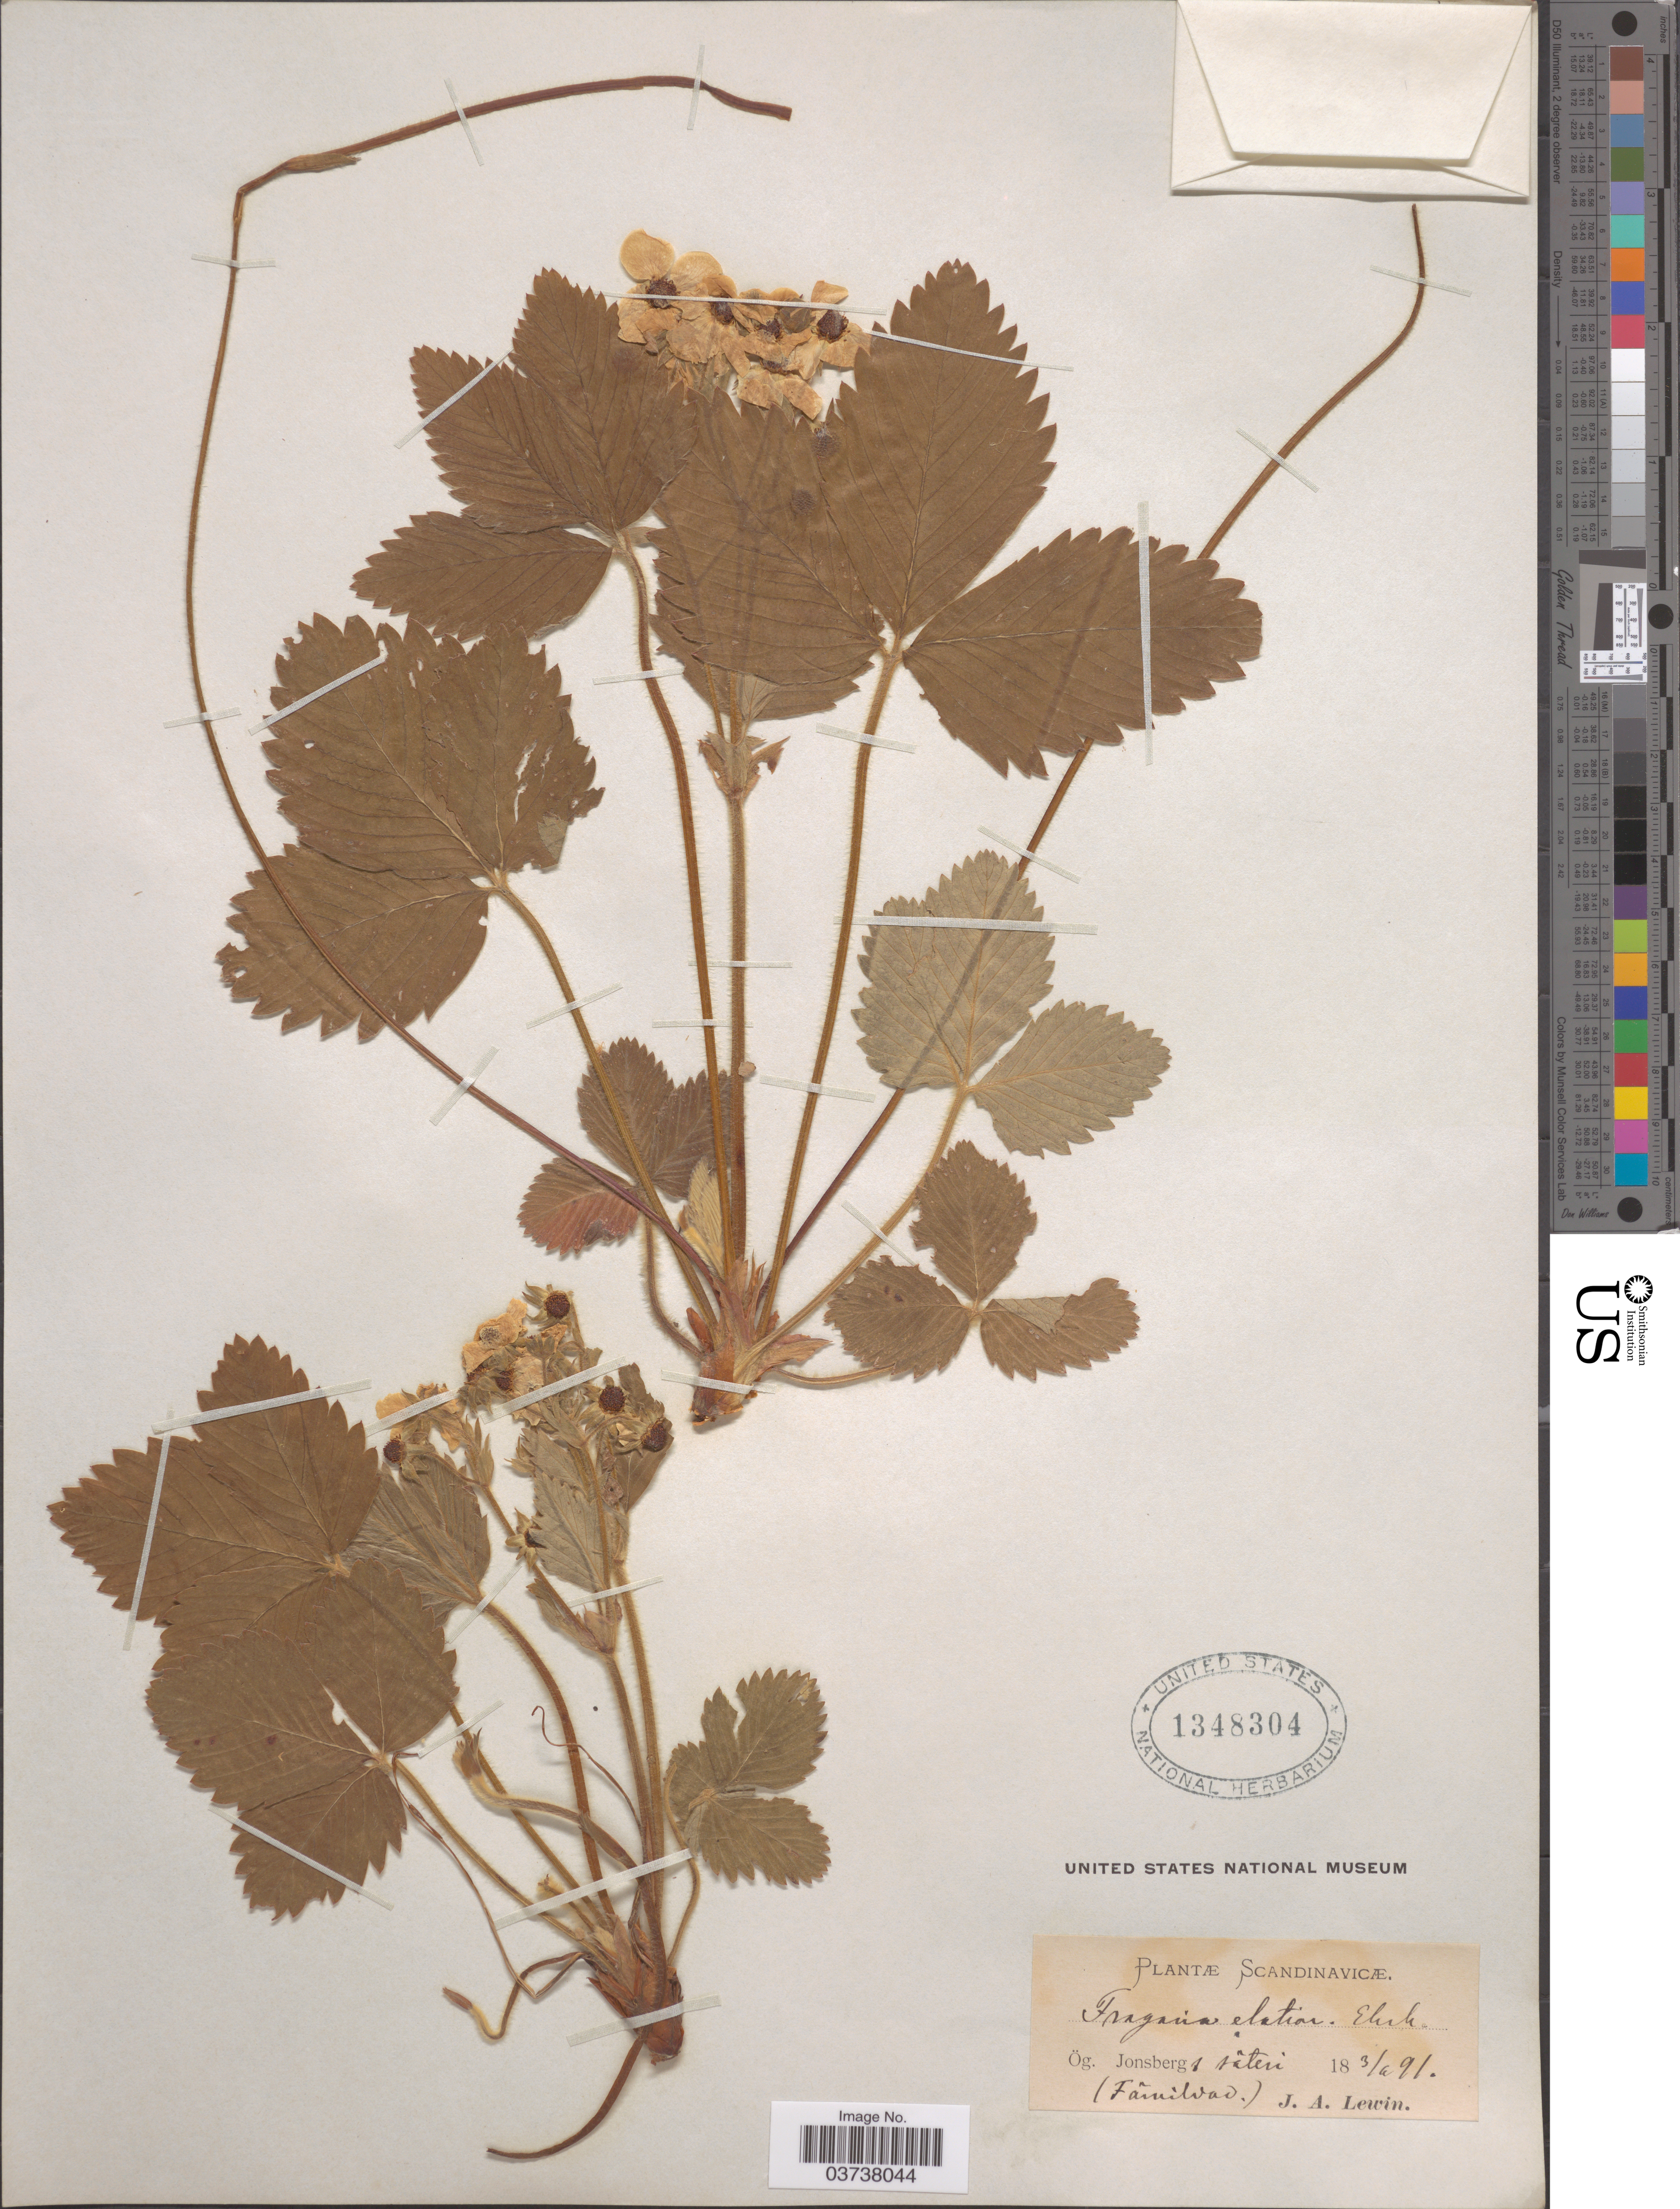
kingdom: Plantae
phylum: Tracheophyta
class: Magnoliopsida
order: Rosales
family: Rosaceae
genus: Fragaria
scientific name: Fragaria elatior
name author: Ehrh.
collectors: J. Lewin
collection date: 1891-06-03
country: Sweden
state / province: Östergötland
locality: Scandinavicæ. Ög. Jonsberg & sãteri. (Fãrnilvad). [interpreted]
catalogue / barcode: US 1348304